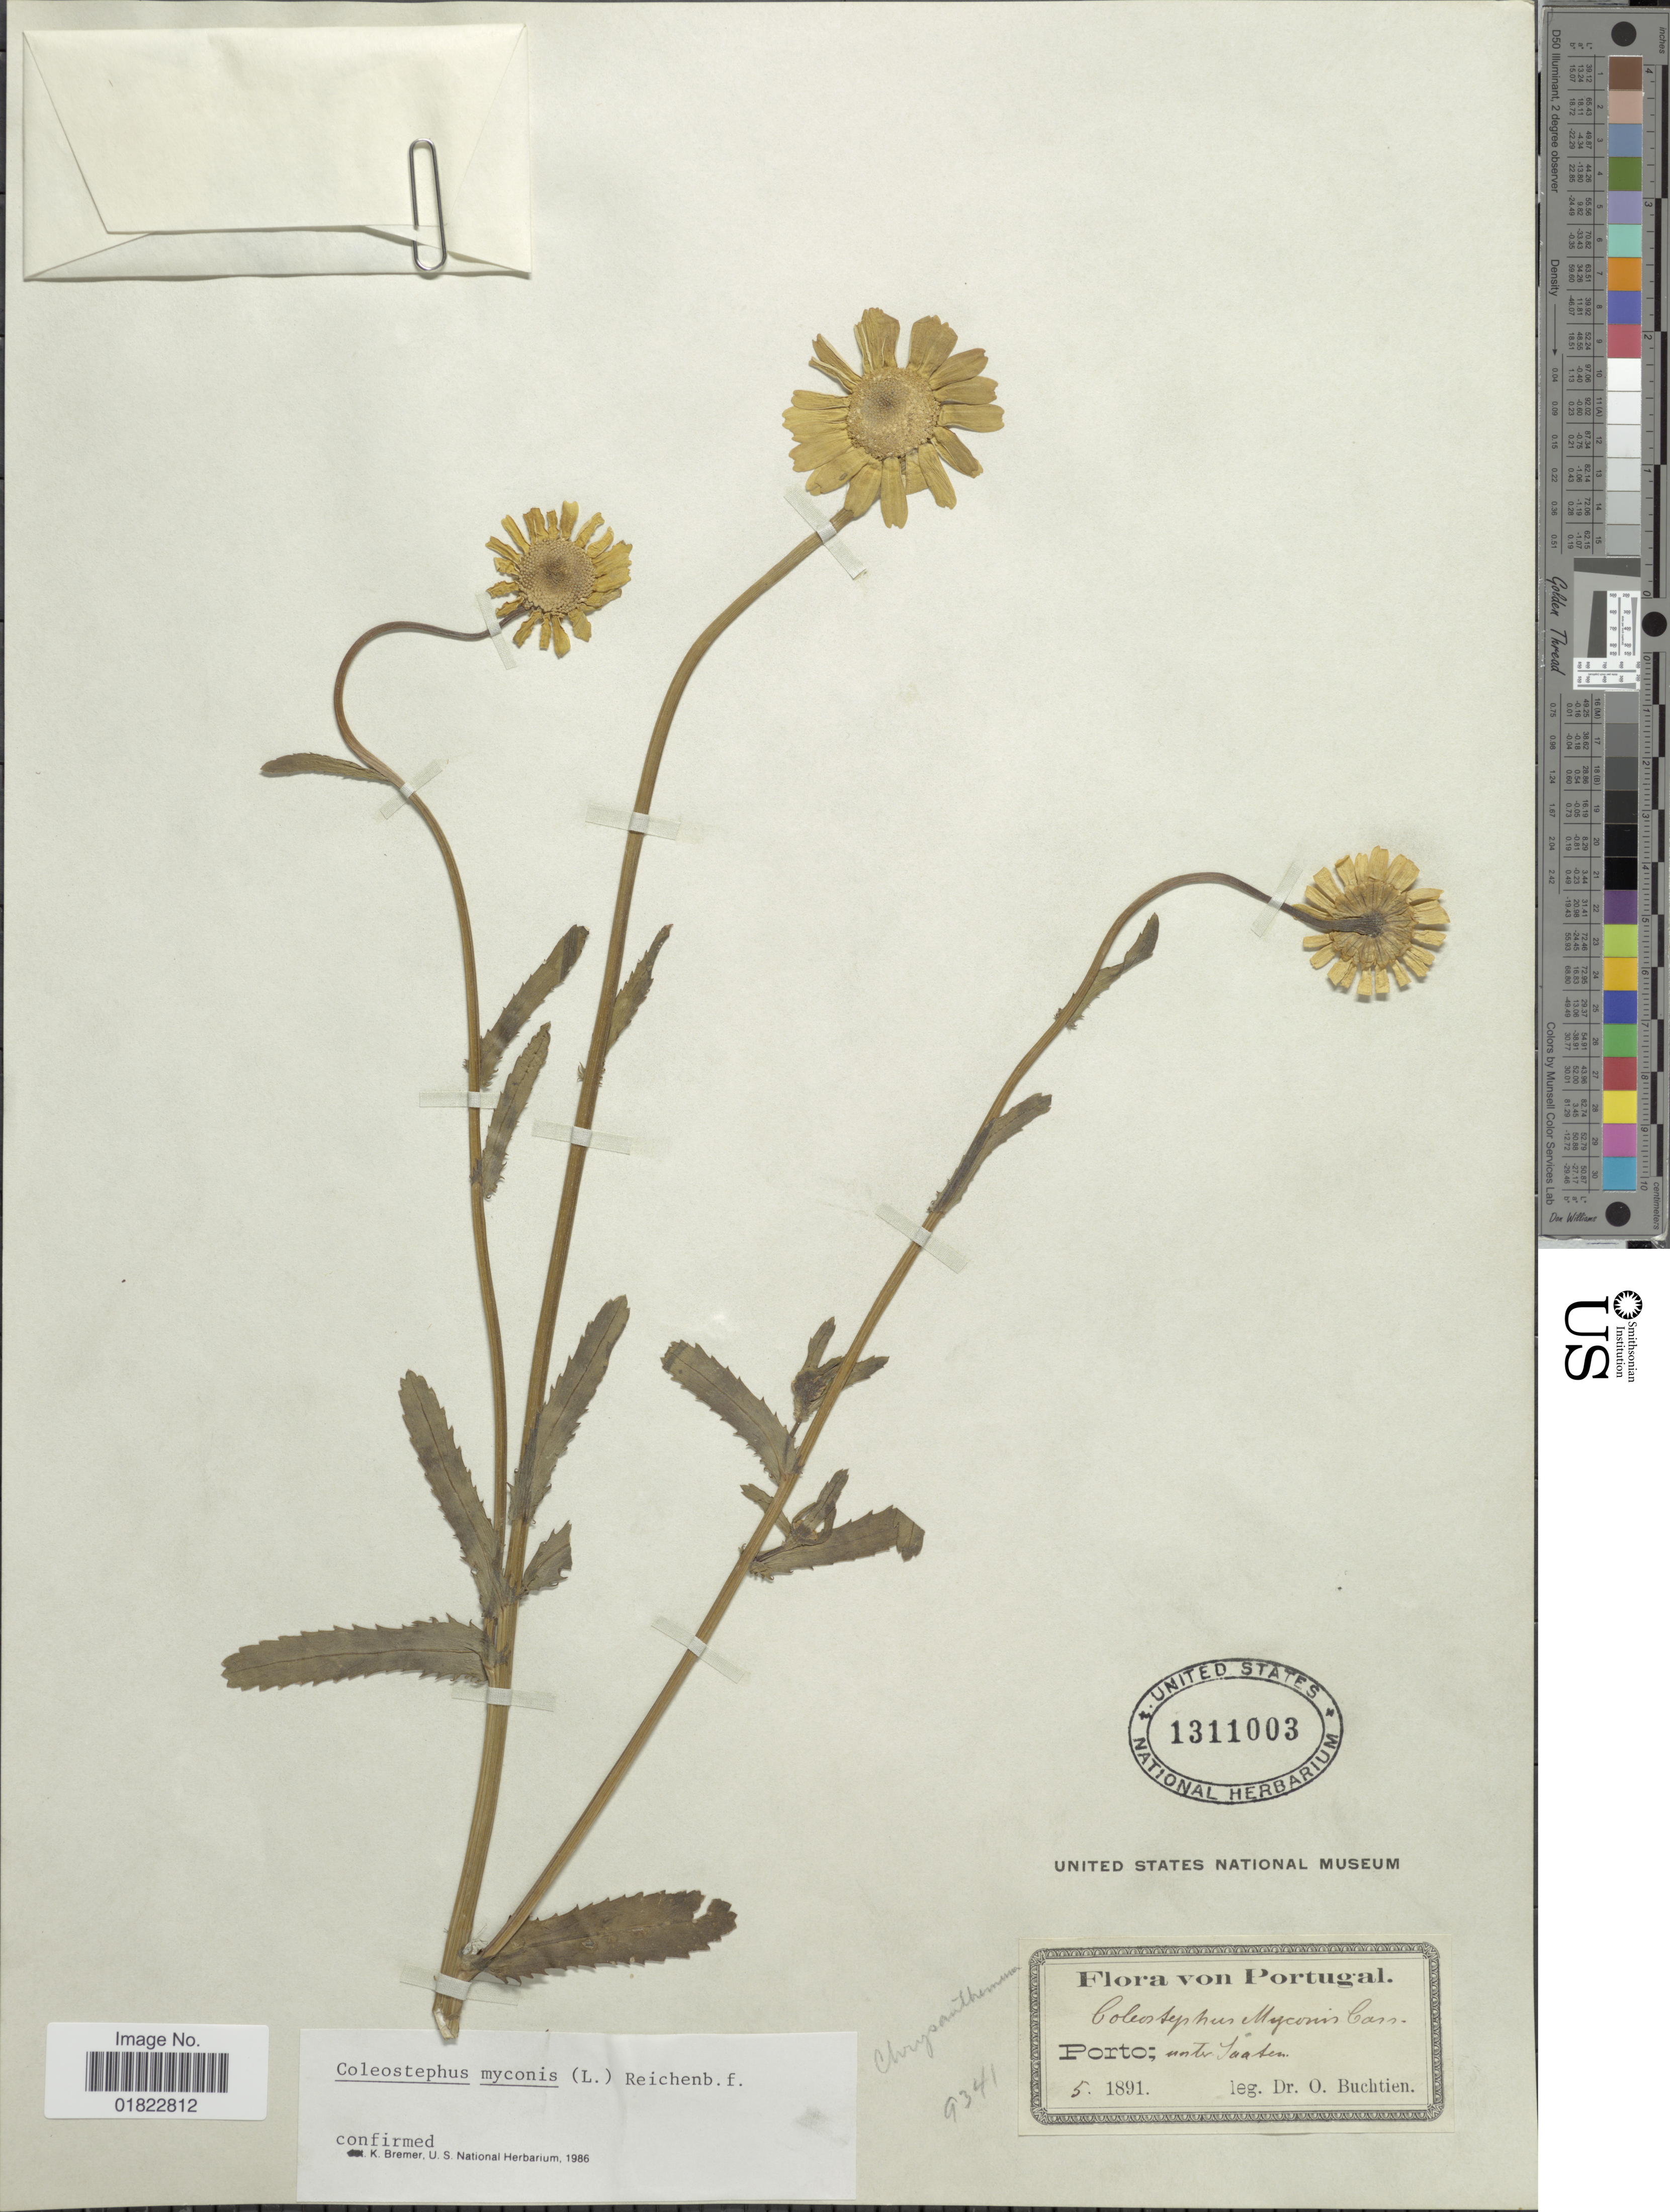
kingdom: Plantae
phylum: Tracheophyta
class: Magnoliopsida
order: Asterales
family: Asteraceae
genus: Coleostephus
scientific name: Coleostephus myconis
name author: (L.) Cass.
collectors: O. Buchtien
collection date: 1891-05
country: Portugal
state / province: Porto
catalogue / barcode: US 1311003